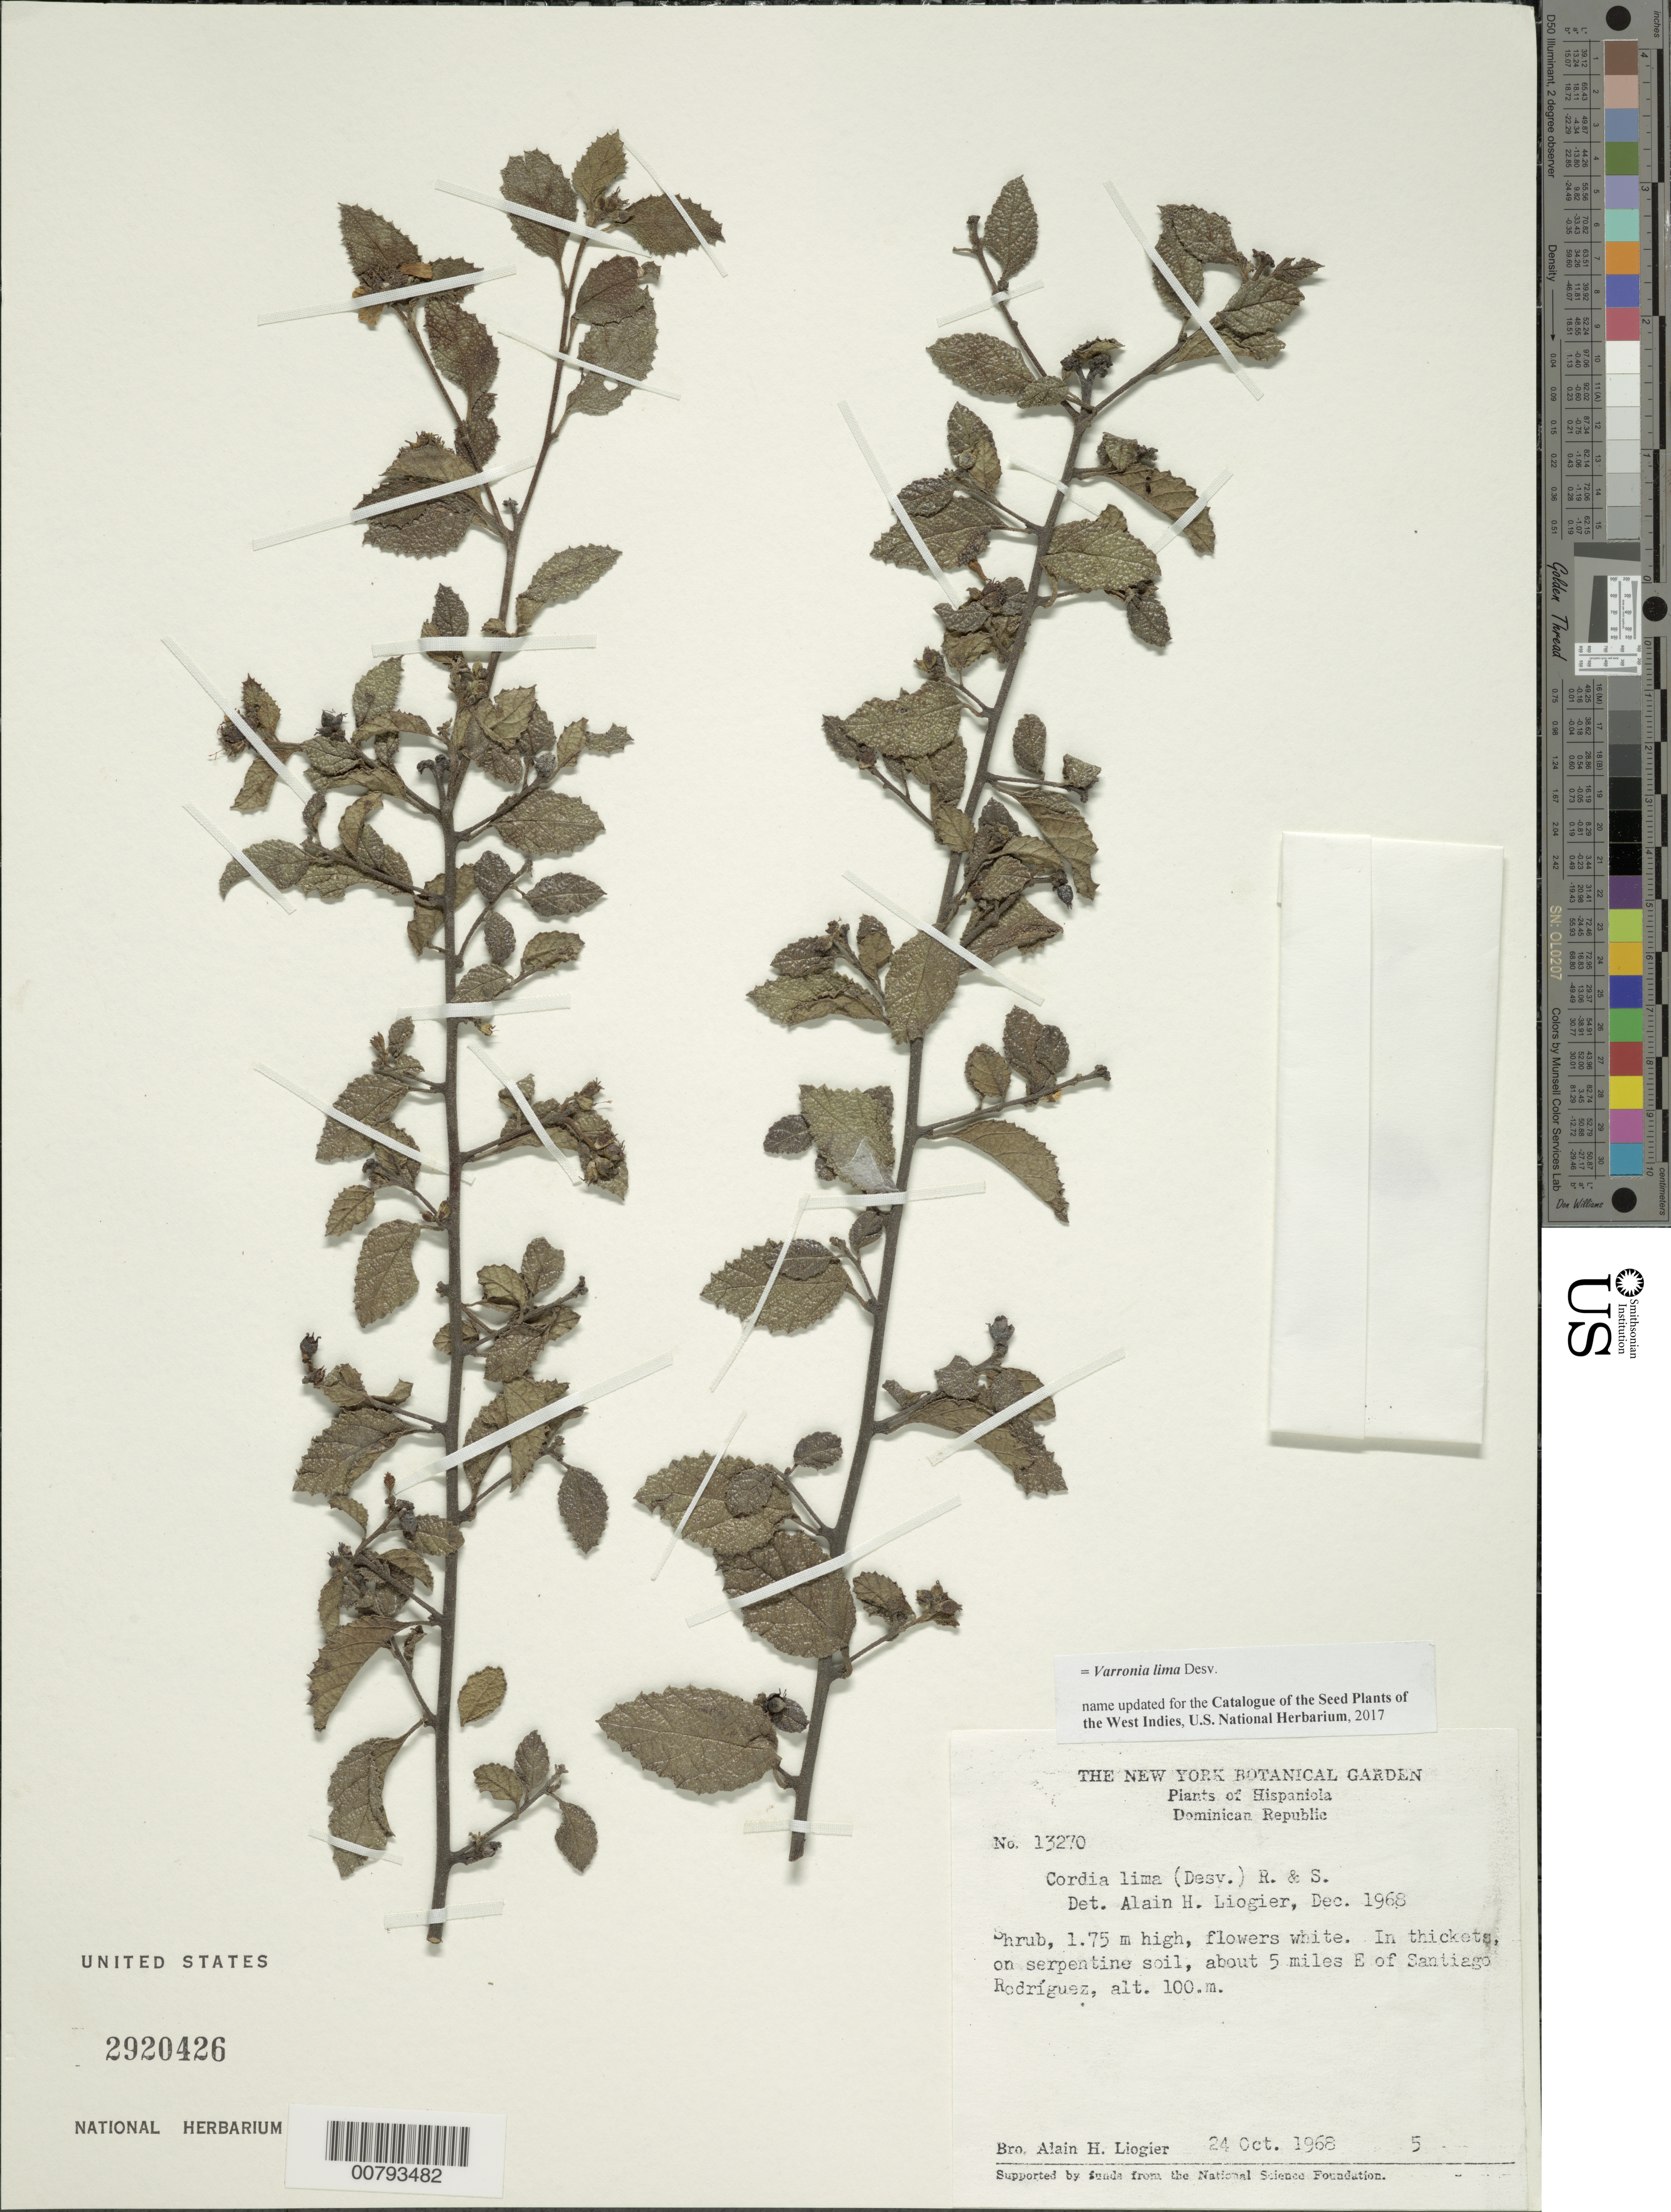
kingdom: Plantae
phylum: Tracheophyta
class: Magnoliopsida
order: Boraginales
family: Cordiaceae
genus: Varronia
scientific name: Varronia lima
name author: Desv.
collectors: A. H. Liogier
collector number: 13270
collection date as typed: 24 Oct 1968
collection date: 1968-10-24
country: Dominican Republic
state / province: Santiago Rodríguez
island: Hispaniola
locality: About 5 miles E of Santiago Rodríguez.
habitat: In thickets on serpentine soil.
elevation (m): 100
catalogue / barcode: US 2920426